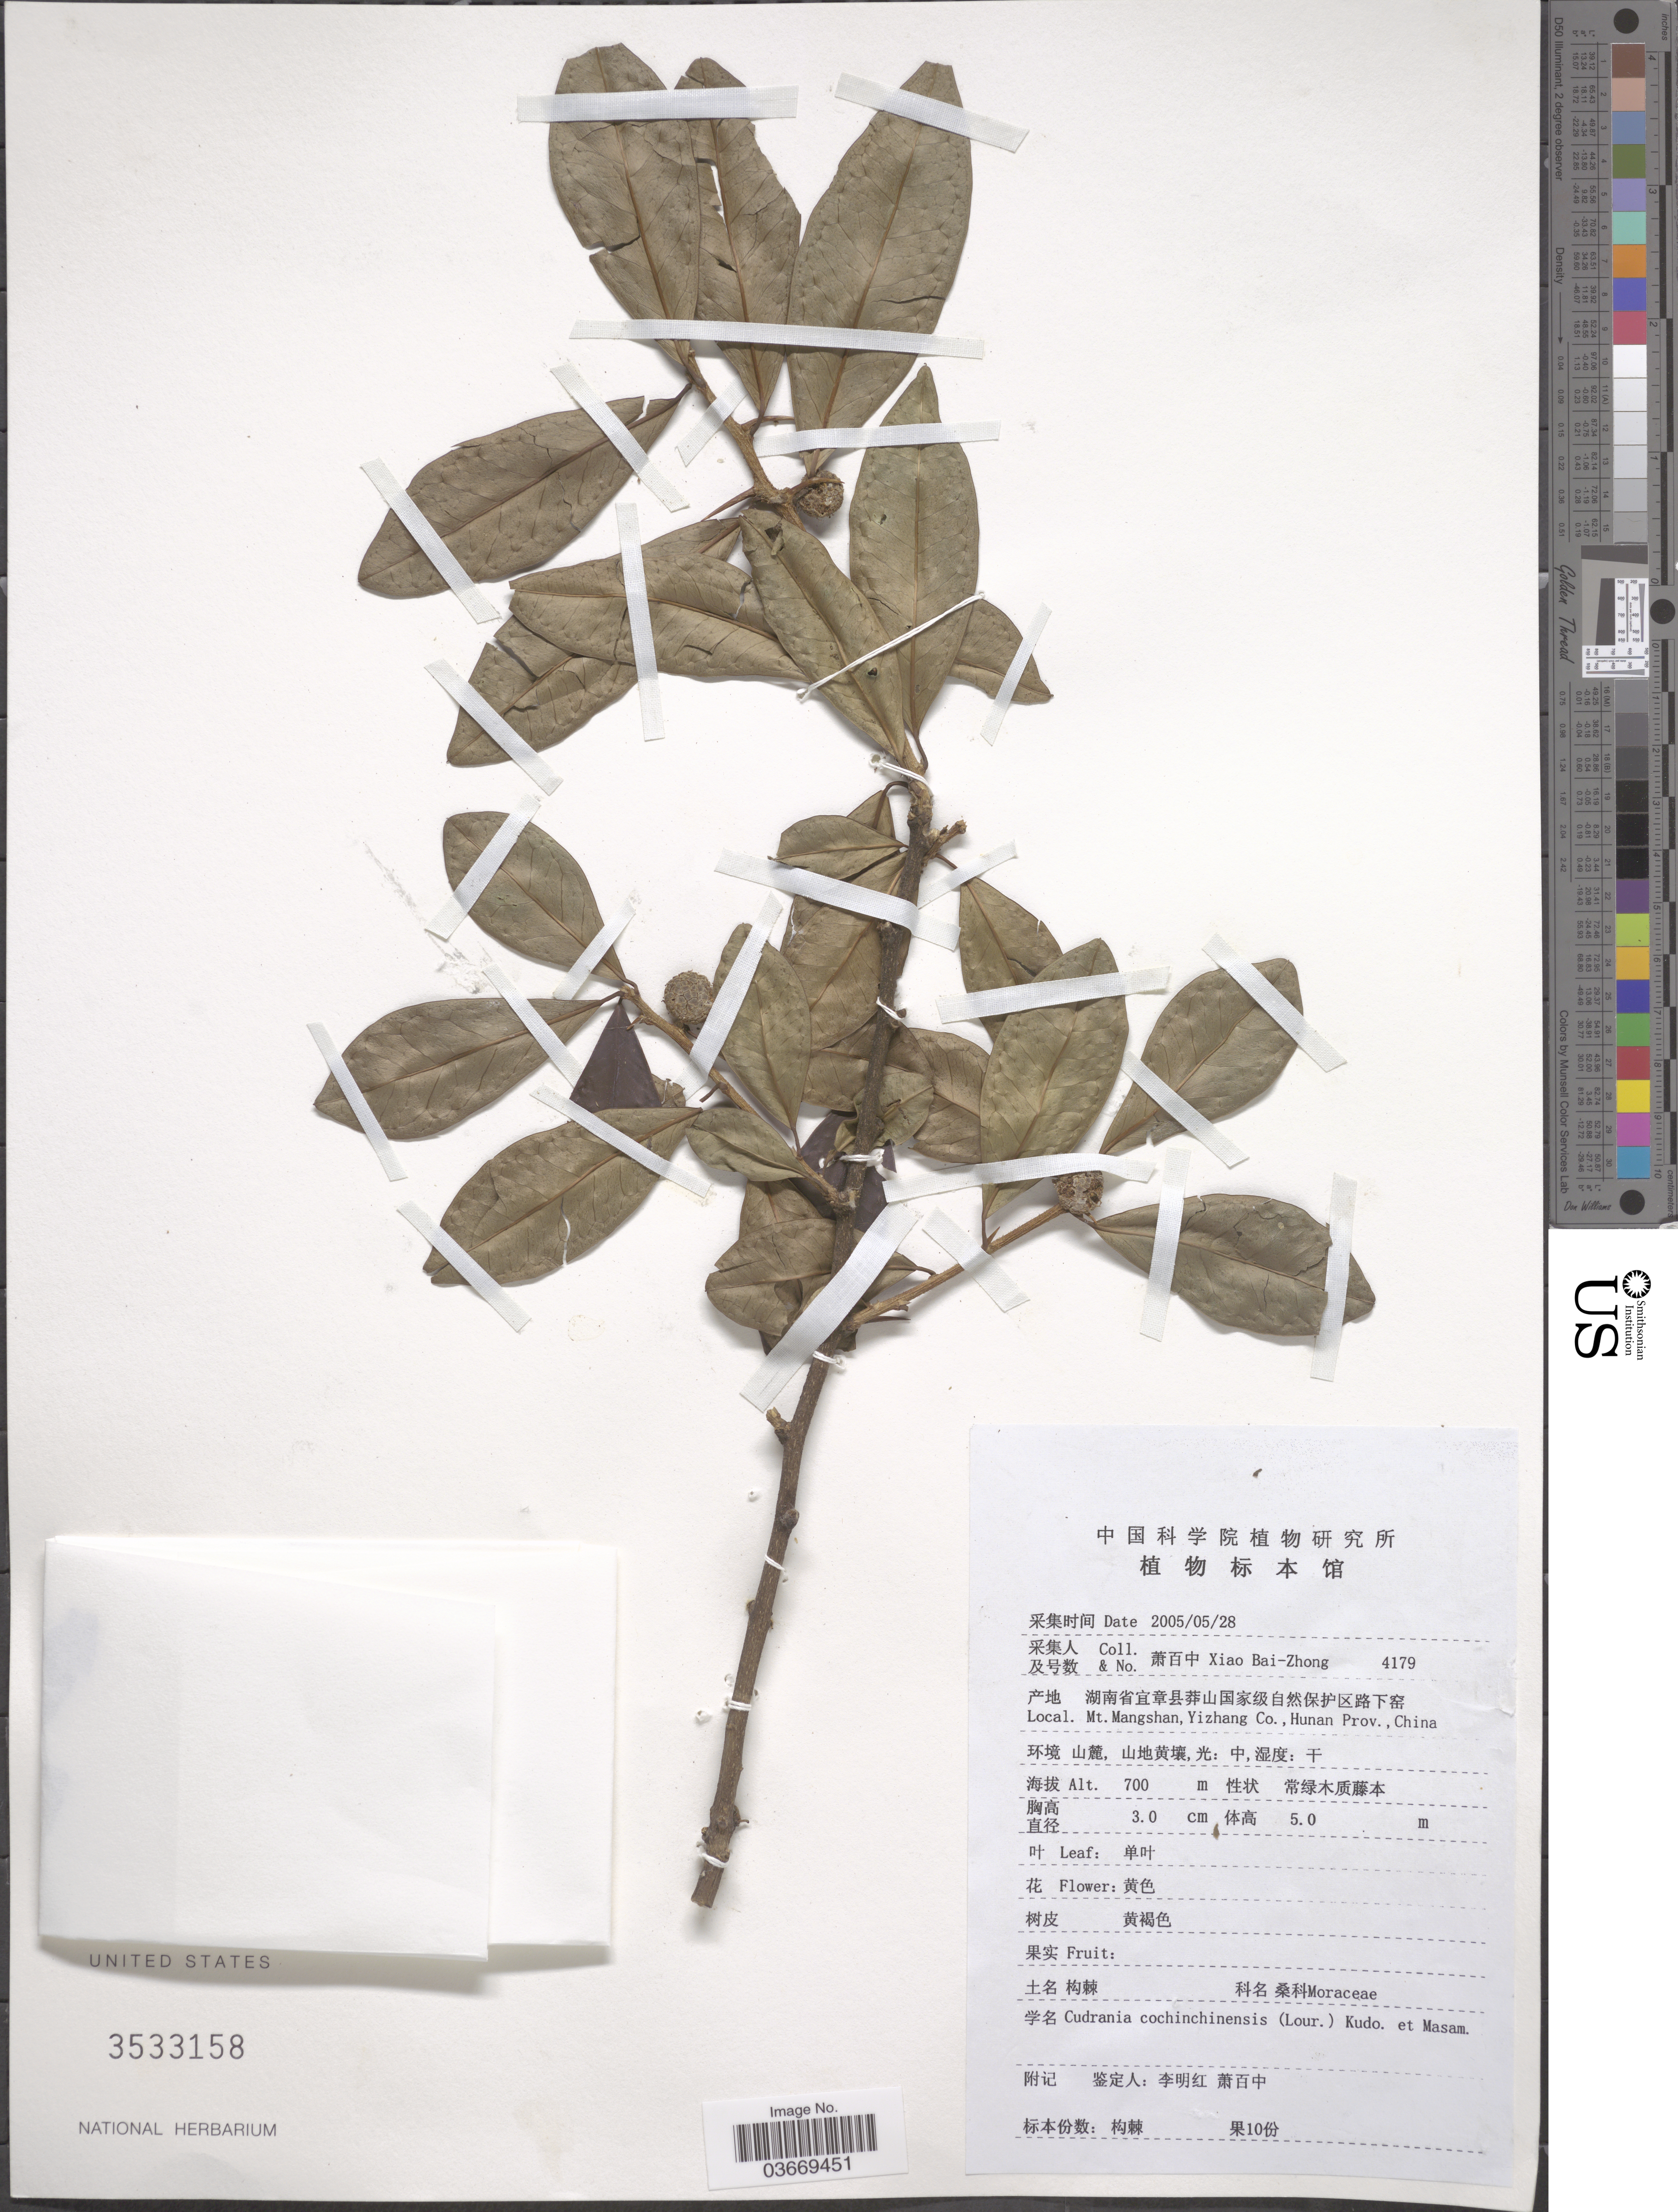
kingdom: Plantae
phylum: Tracheophyta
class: Magnoliopsida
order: Rosales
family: Moraceae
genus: Maclura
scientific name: Maclura cochinchinensis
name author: (Lour.) Corner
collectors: B. Z. Xiao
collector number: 4179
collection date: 2005-05-28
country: China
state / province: Hunan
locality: Mt. Mangshan, Yizhang Co.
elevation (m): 700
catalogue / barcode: US 3533158